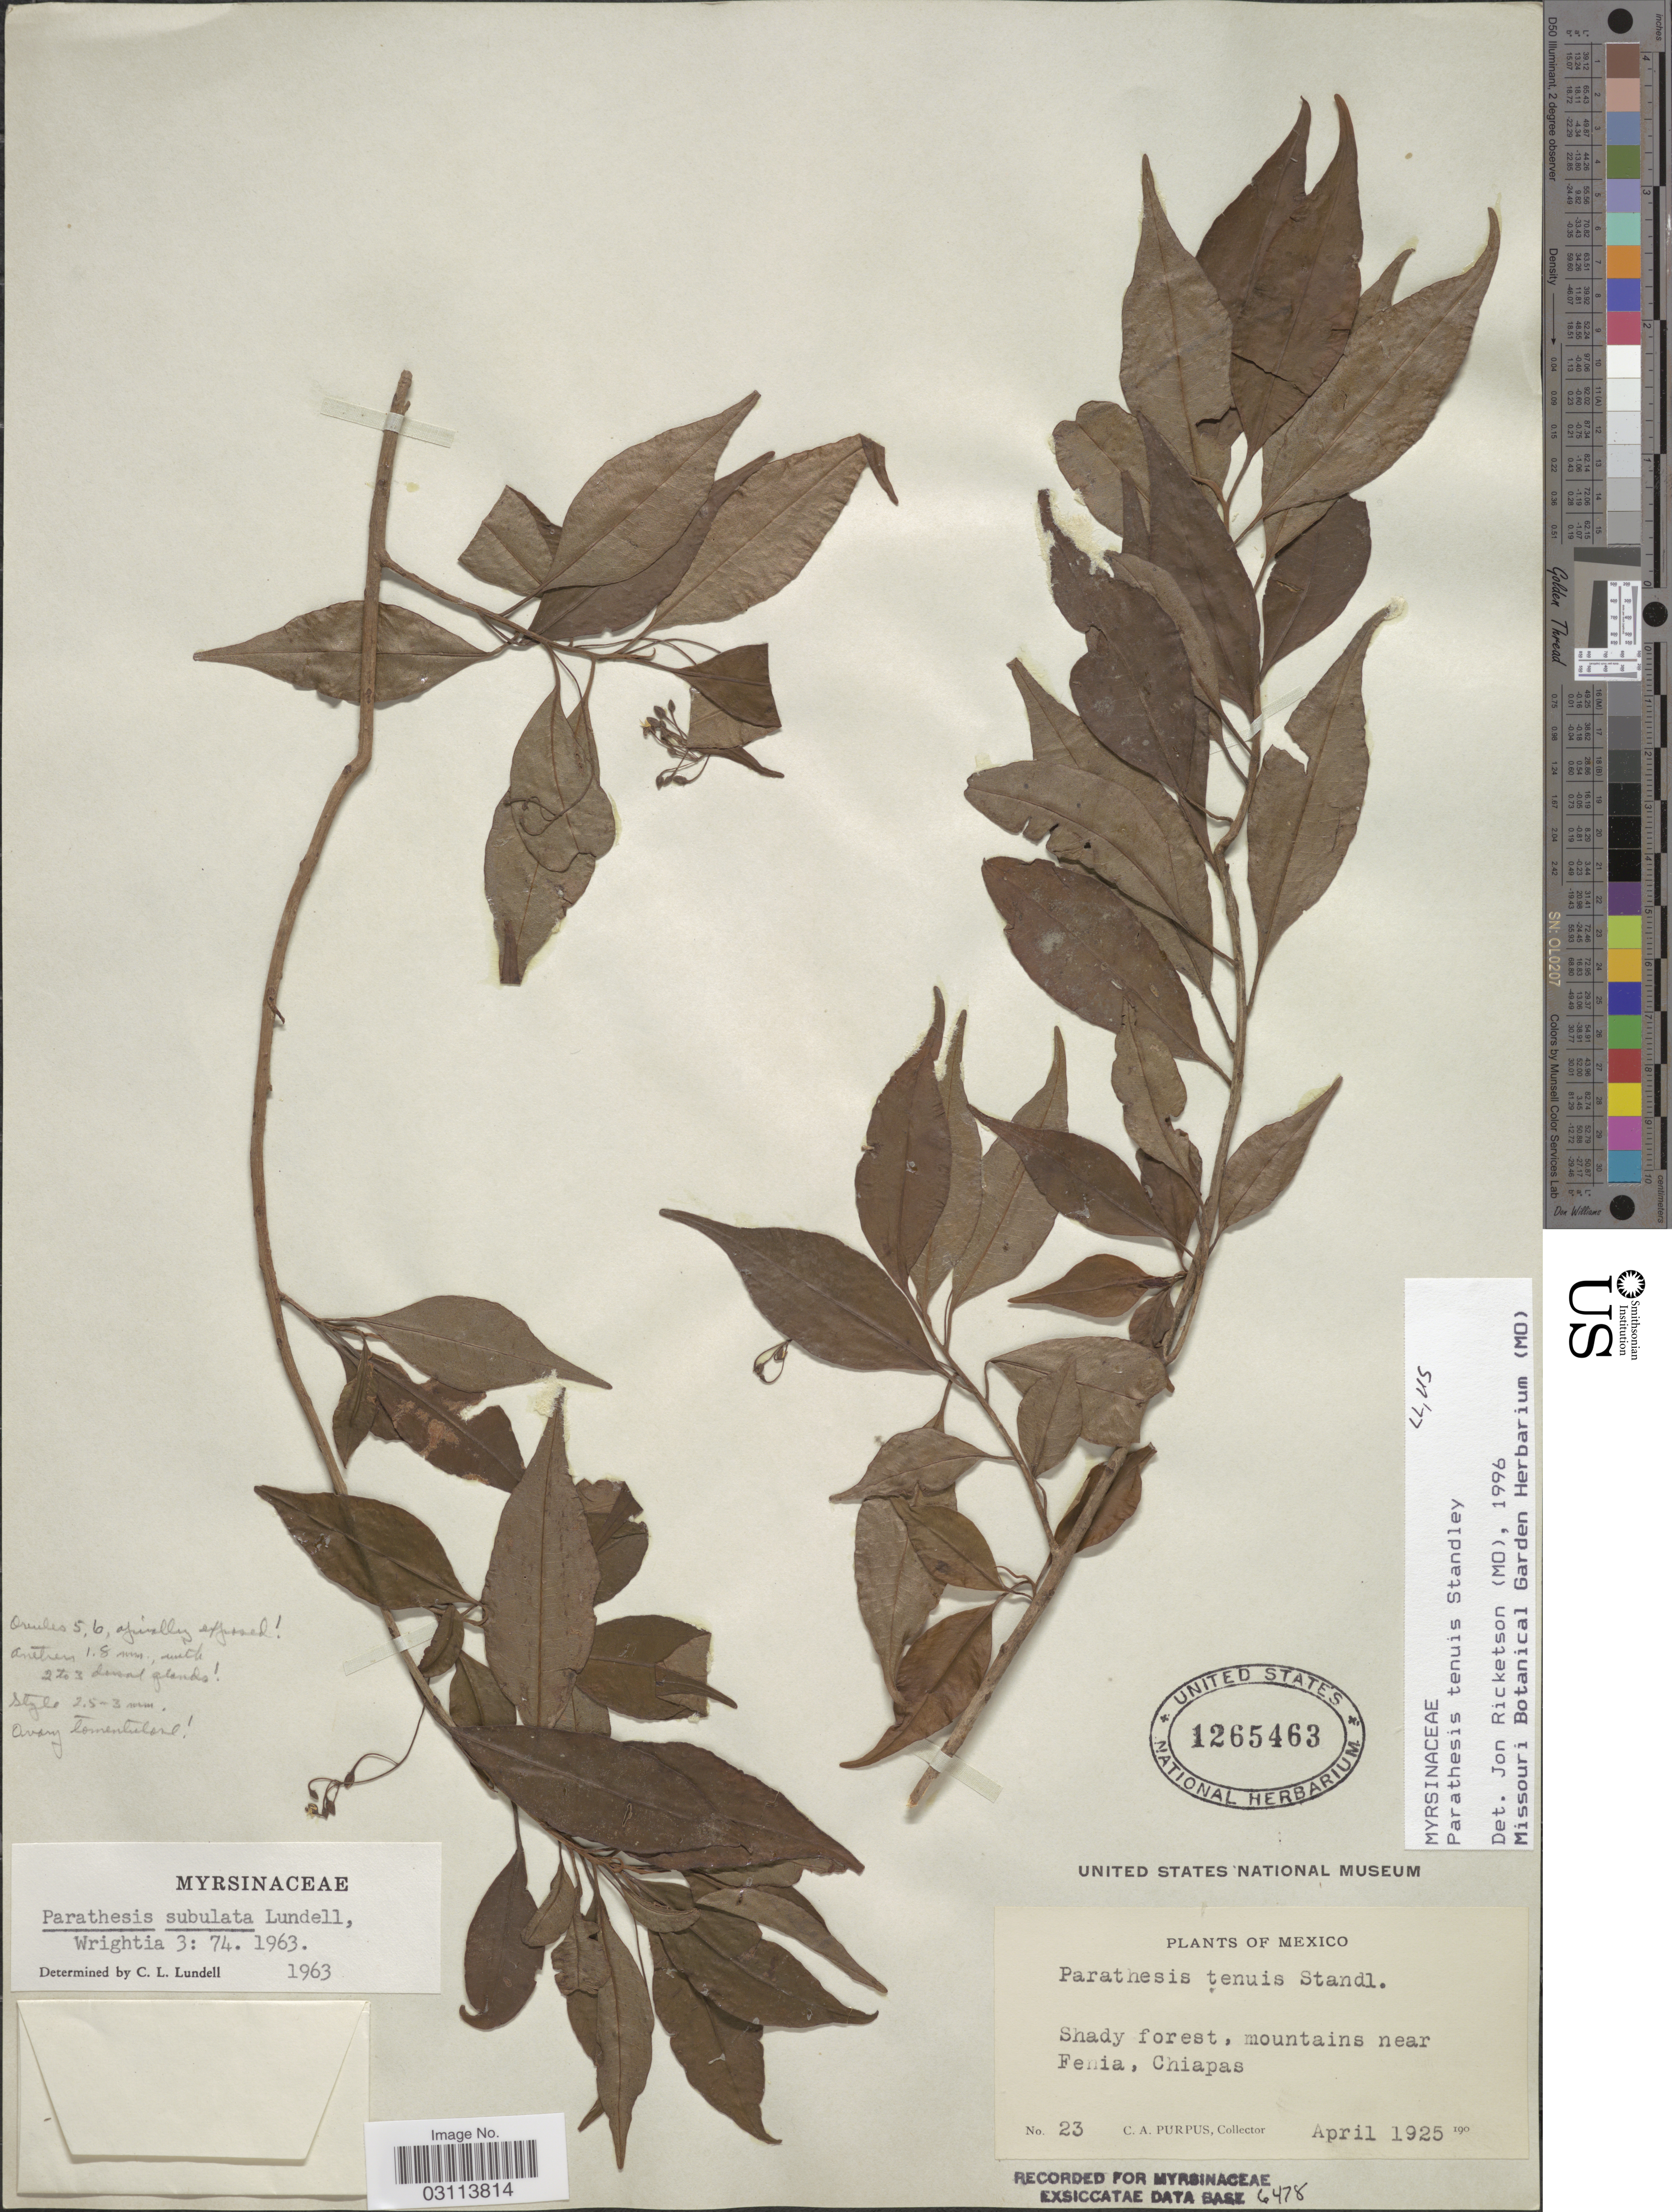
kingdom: Plantae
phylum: Tracheophyta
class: Magnoliopsida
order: Ericales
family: Primulaceae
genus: Parathesis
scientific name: Parathesis tenuis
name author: Standl.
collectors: C. A. Purpus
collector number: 23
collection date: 1925-04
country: Mexico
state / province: Chiapas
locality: Shady forest, mountains near Fenia.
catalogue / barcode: US 1265463